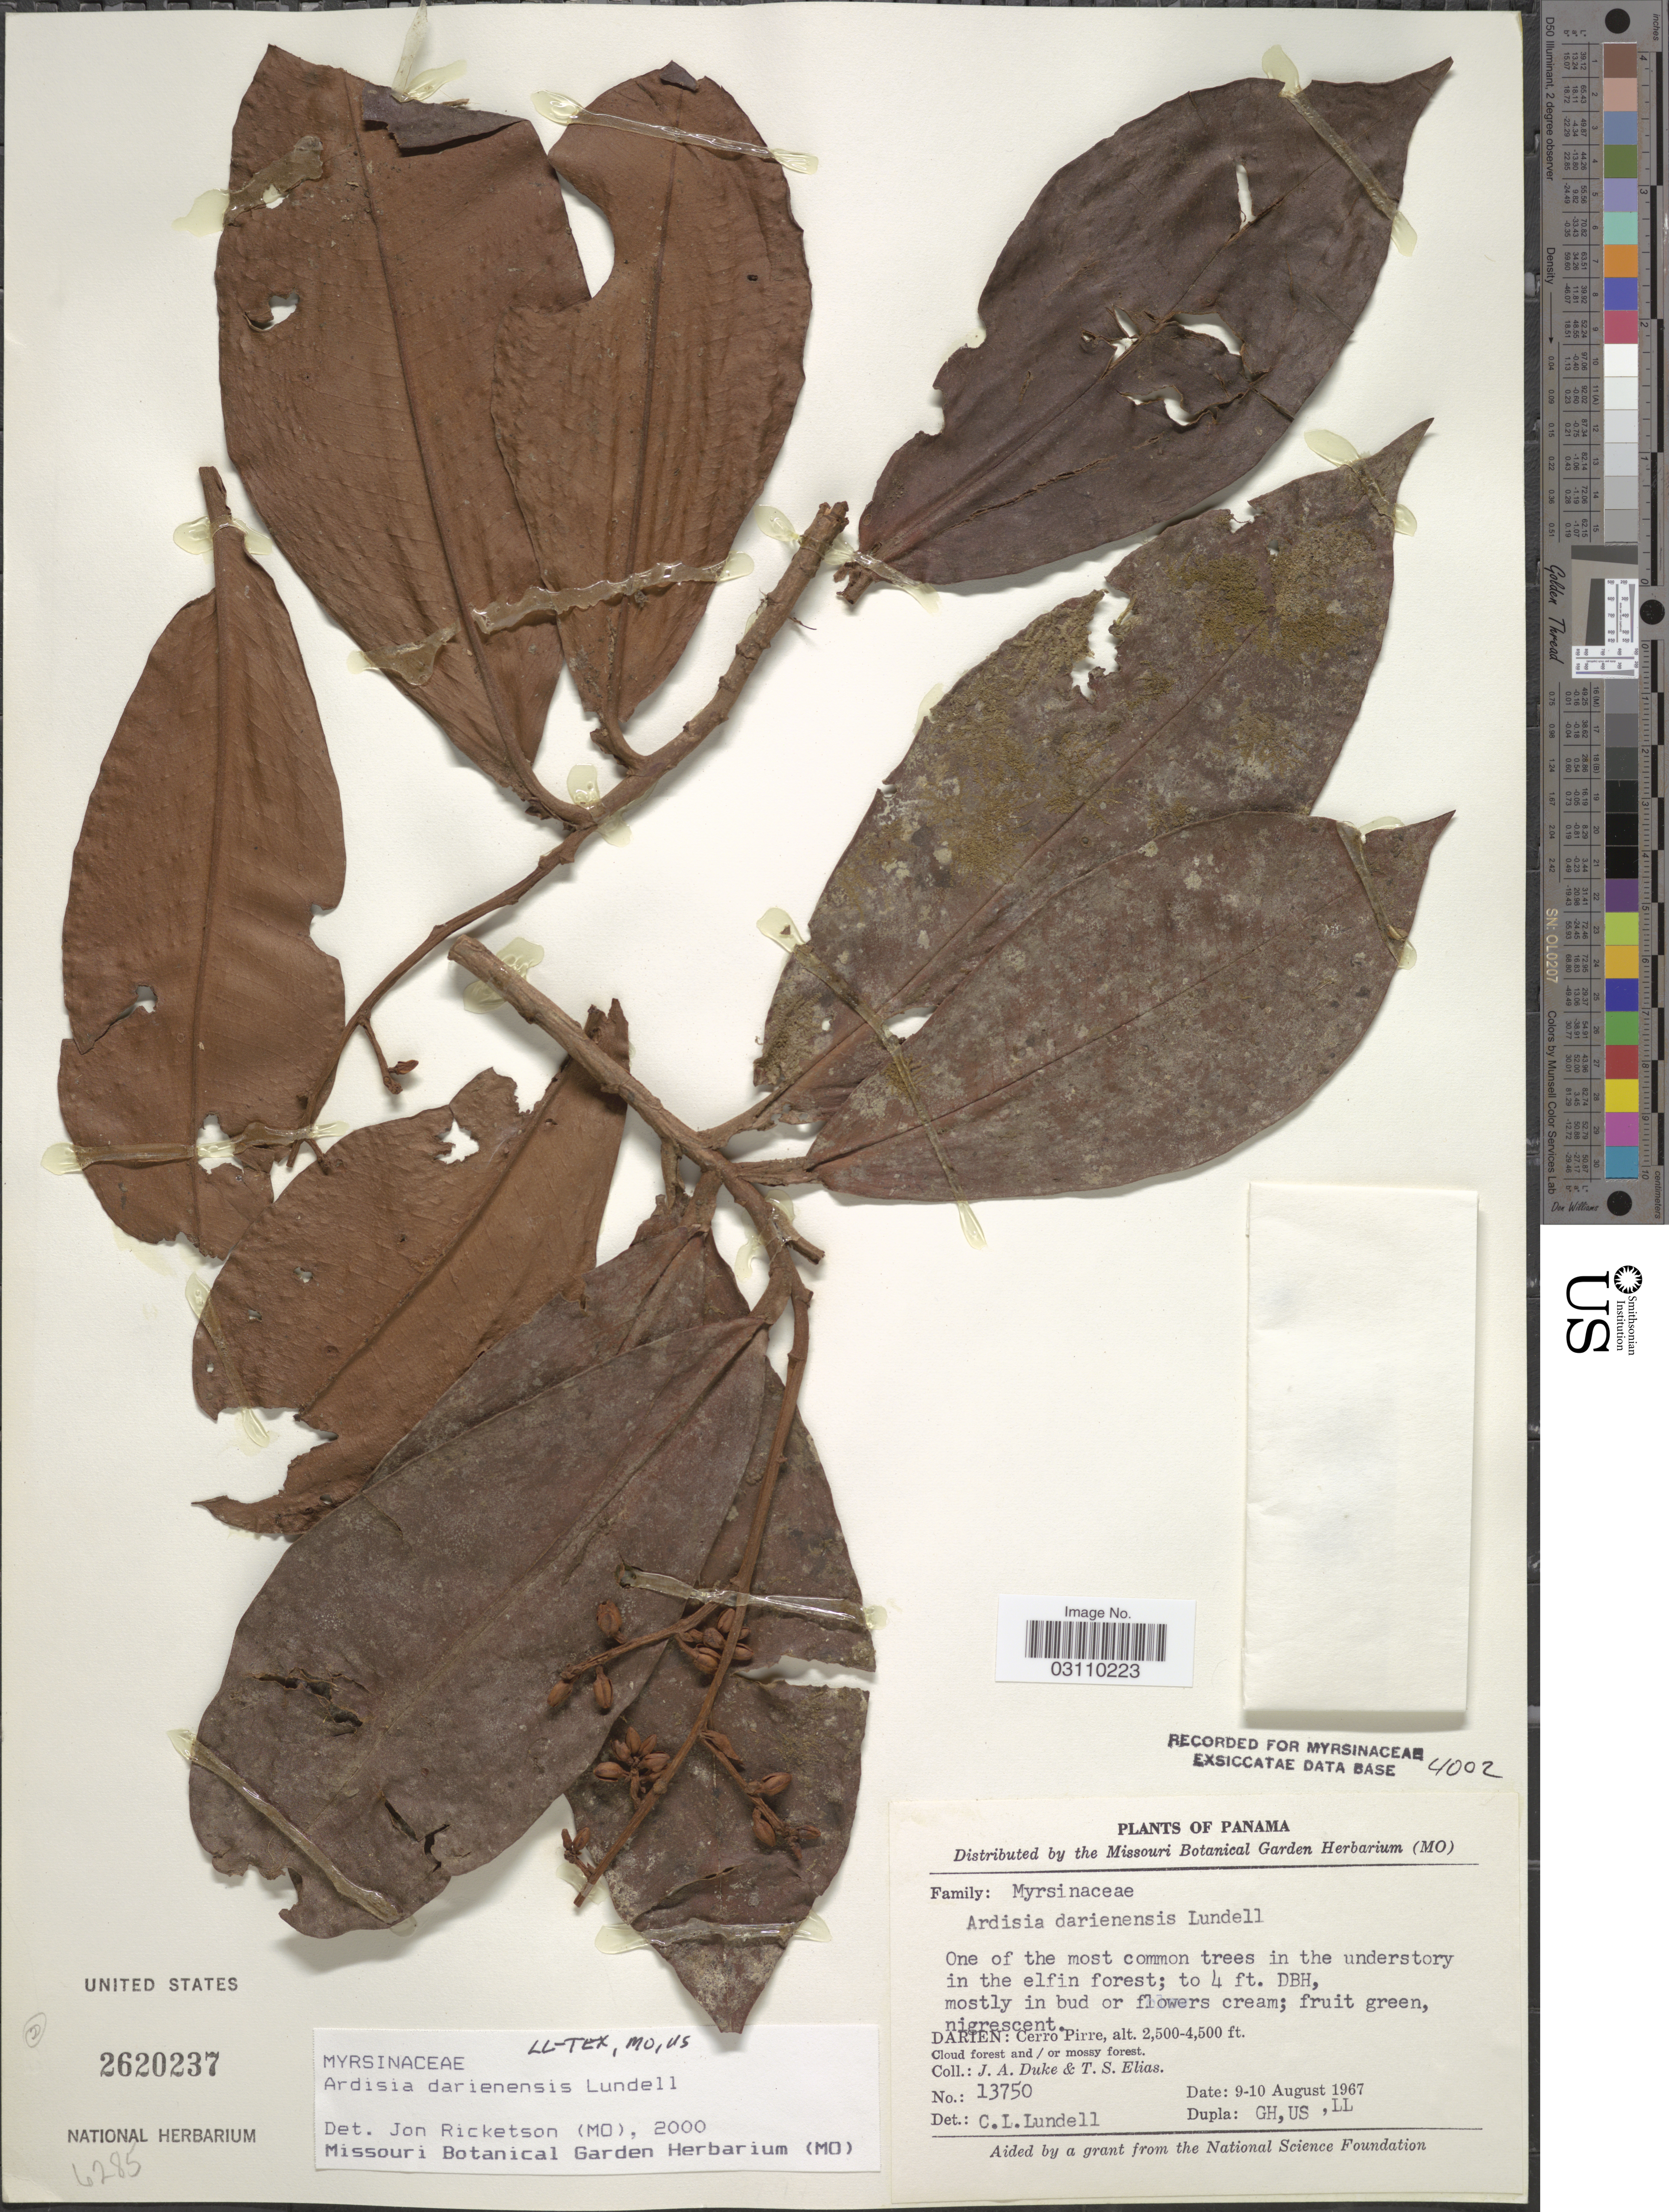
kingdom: Plantae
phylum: Tracheophyta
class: Magnoliopsida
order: Ericales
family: Primulaceae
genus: Ardisia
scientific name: Ardisia darienensis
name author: Lundell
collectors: J. A. Duke & T. S. Elias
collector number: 13750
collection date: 1967-08-09/1967-08-10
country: Panama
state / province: Darién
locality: Cerro Pirre.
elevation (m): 762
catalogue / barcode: US 2620237